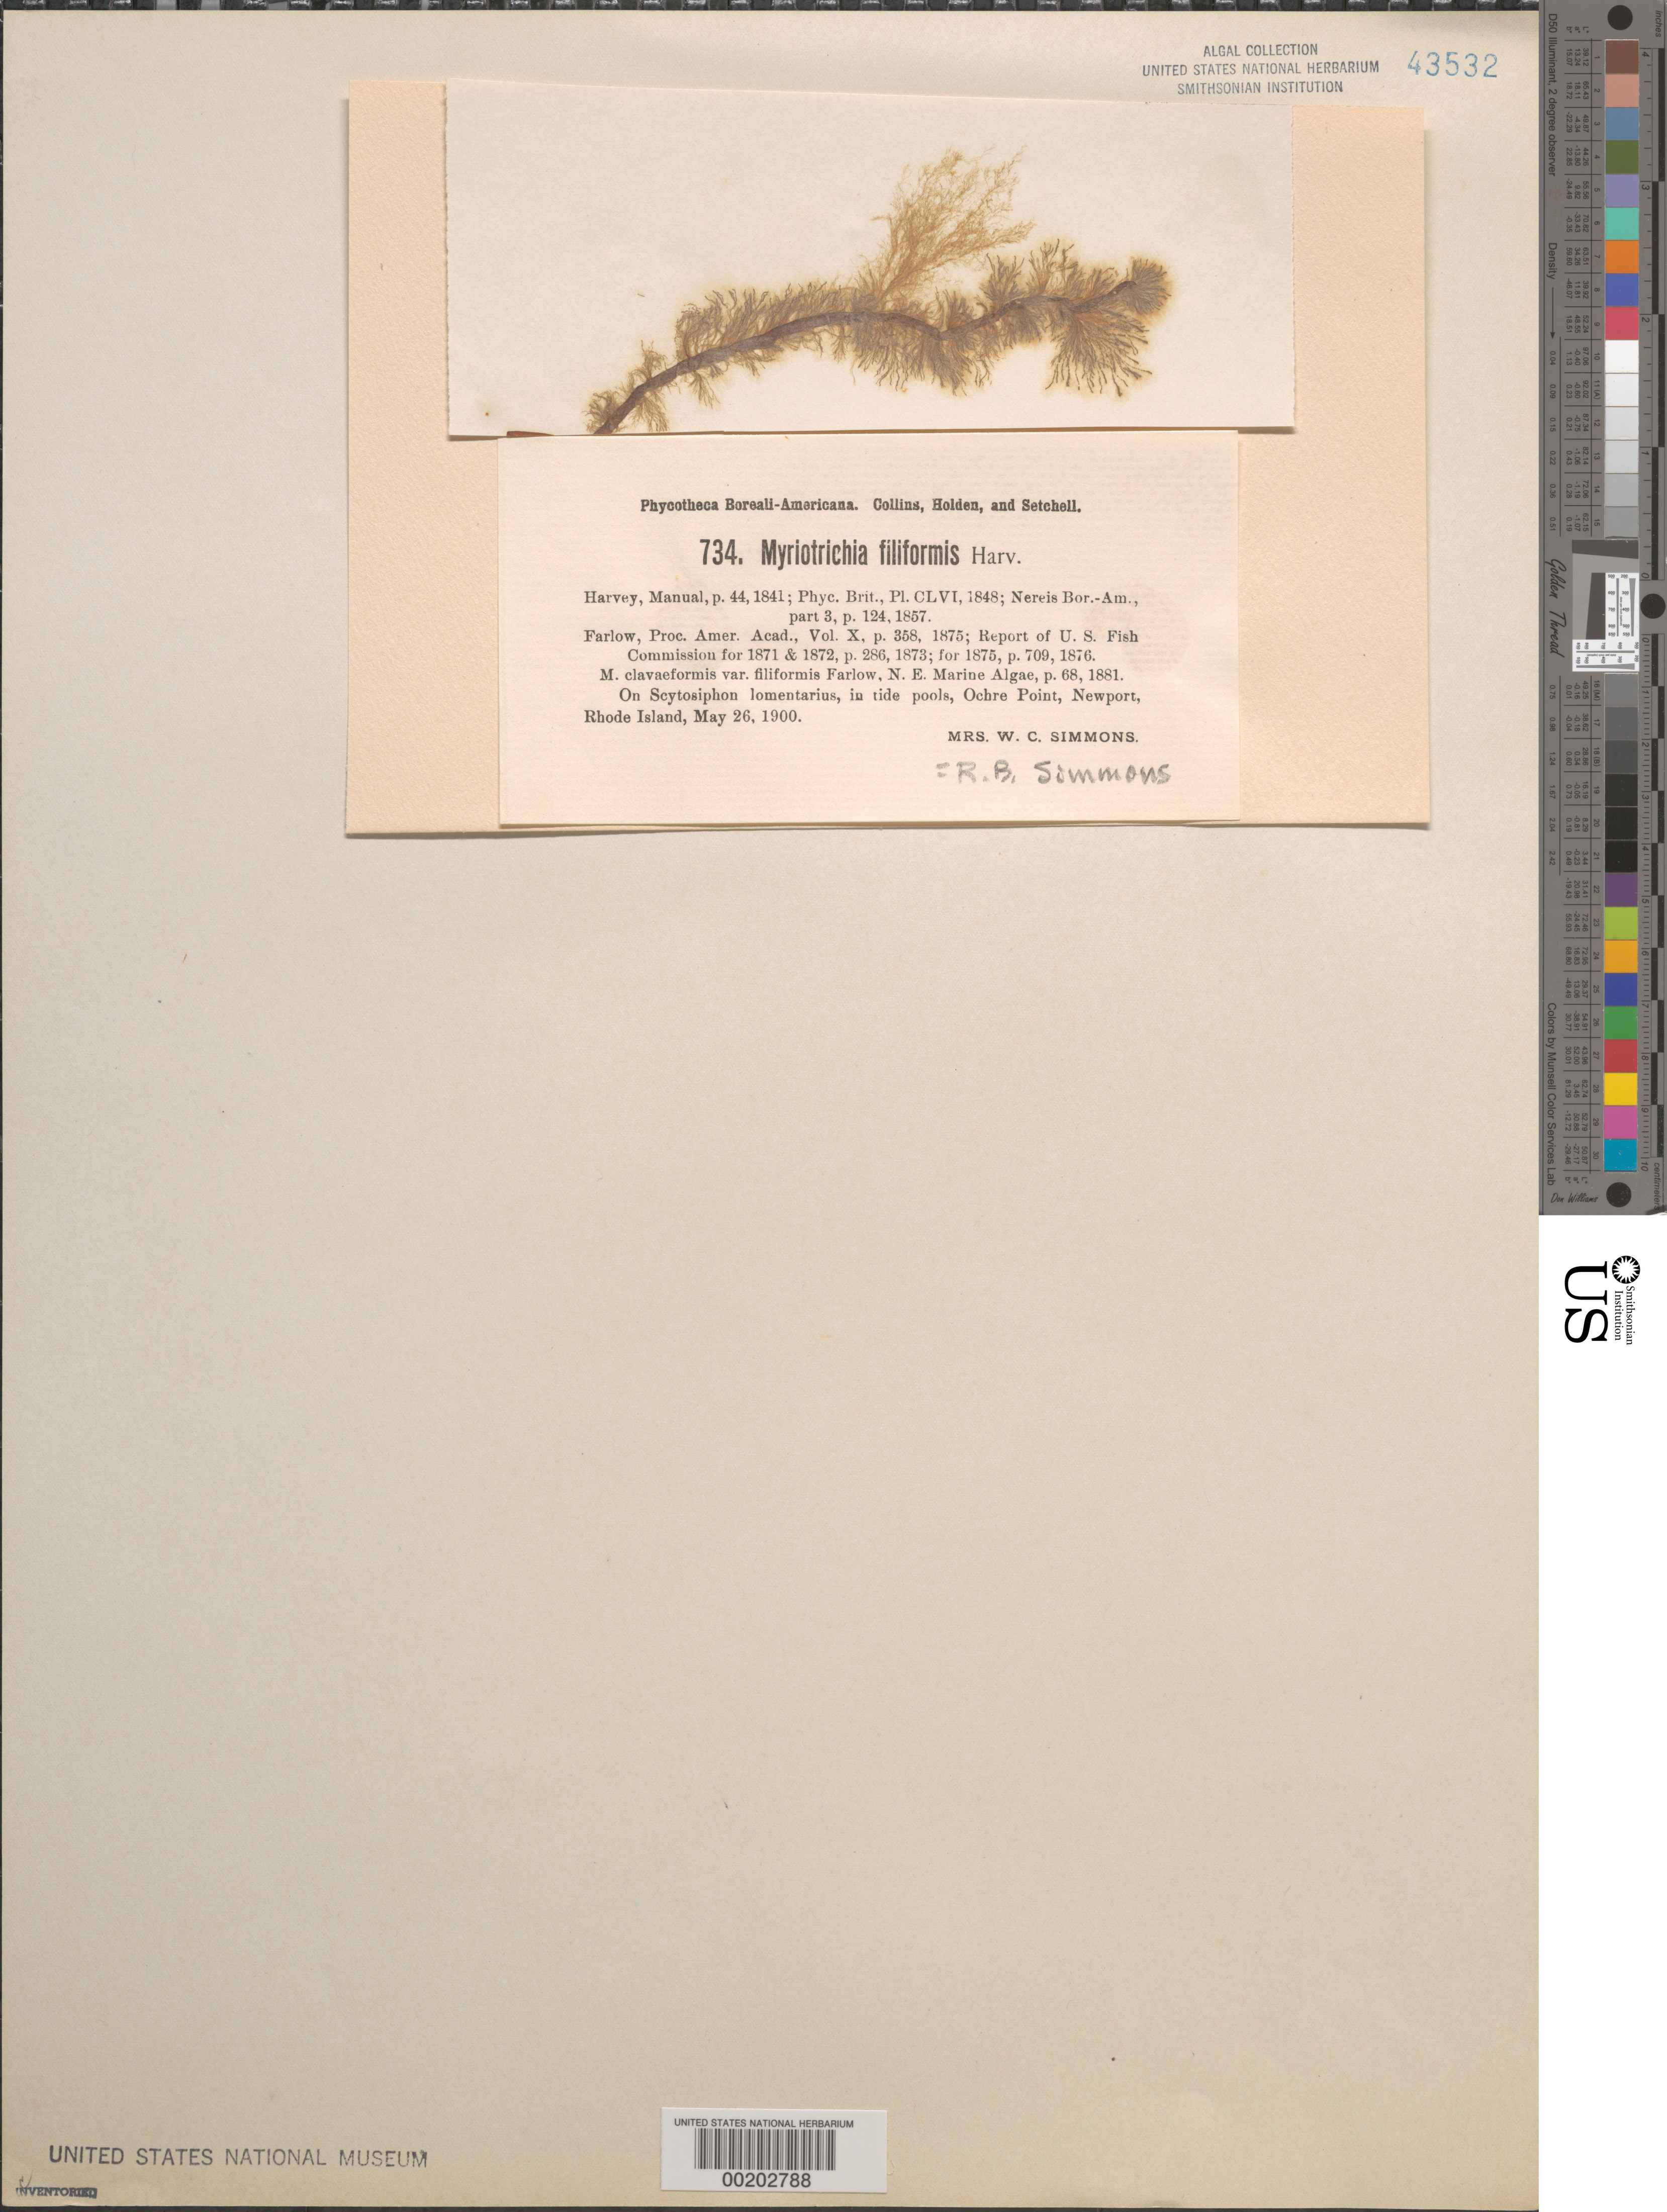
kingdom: Chromista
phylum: Ochrophyta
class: Phaeophyceae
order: Dictyosiphonales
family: Myriotrichiaceae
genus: Myriotrichia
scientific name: Myriotrichia clavaeformis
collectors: R. B. Simmons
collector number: PB-A 734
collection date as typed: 26 May 1900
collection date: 1900-05-26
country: United States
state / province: Rhode Island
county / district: Newport County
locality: Ochre Point, Newport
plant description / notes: Collins, Holden & Setchell, Phycotheca Boreali-Americana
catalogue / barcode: US 43532